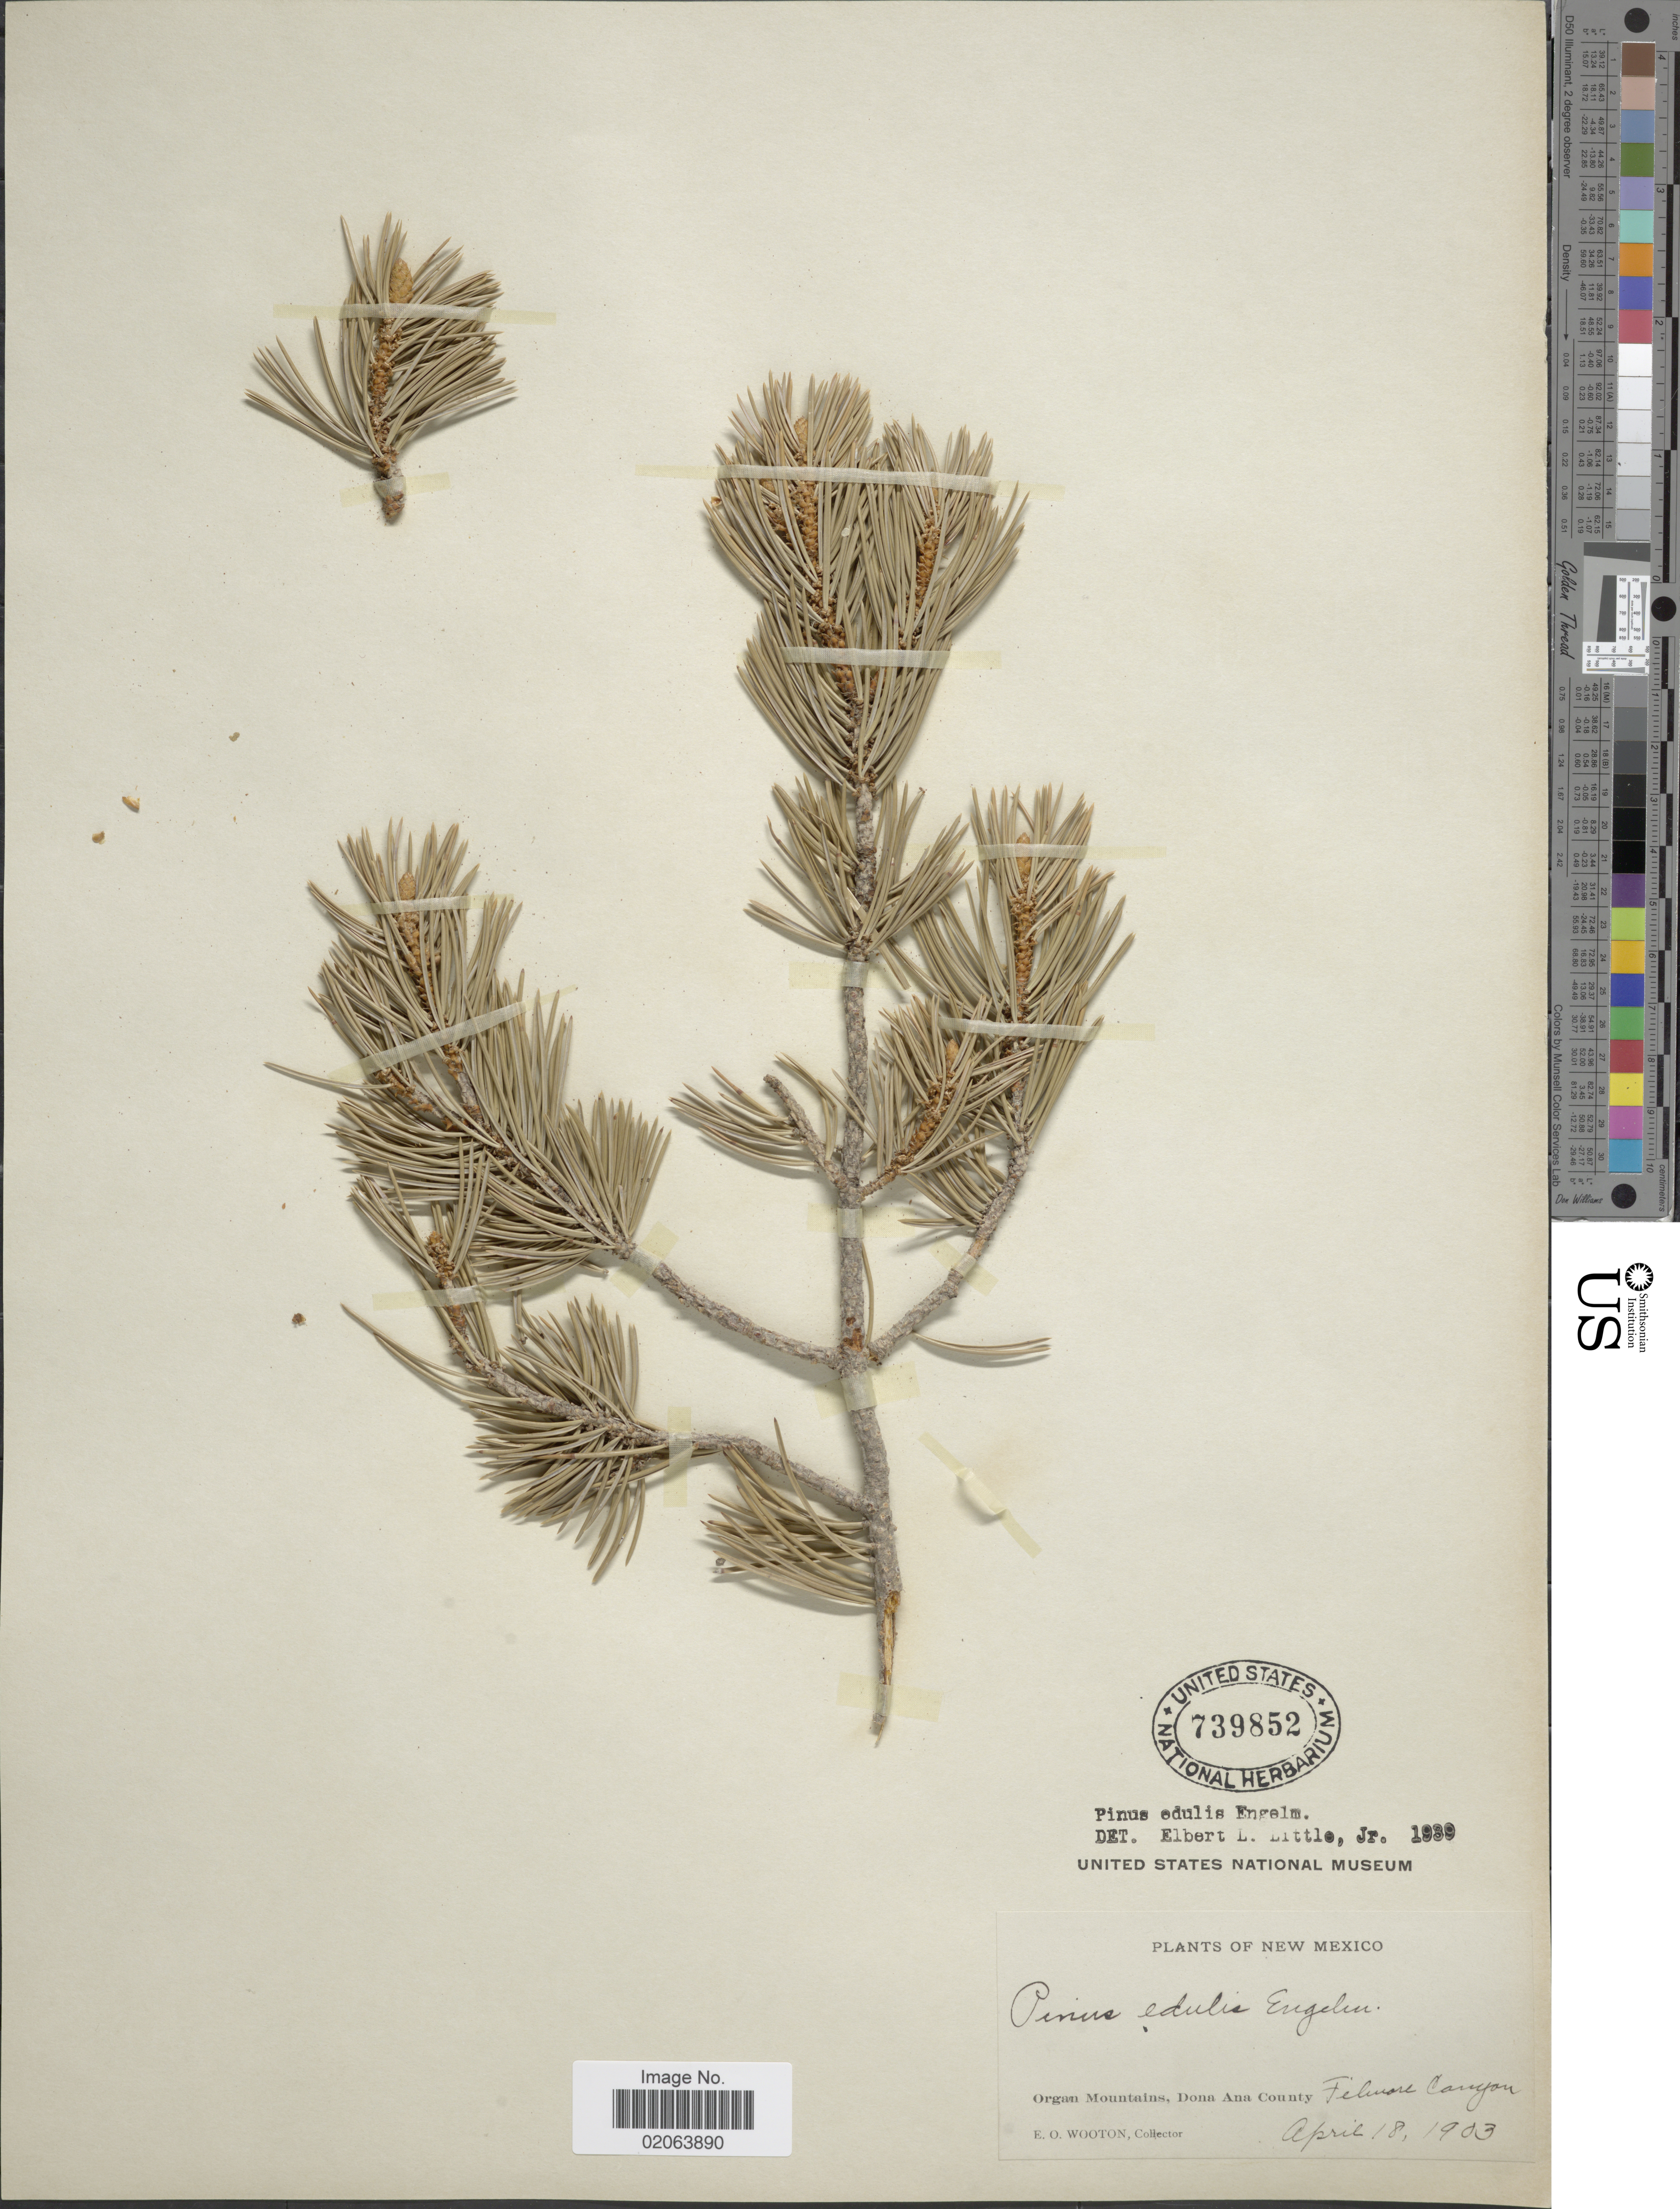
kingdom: Plantae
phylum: Tracheophyta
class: Pinopsida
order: Pinales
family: Pinaceae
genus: Pinus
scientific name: Pinus edulis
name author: Engelm.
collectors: E. O. Wooton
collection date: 1903-04-18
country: United States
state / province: New Mexico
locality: Organ Mountains, Dona Ana County. Felmore Canyon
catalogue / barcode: US 739852